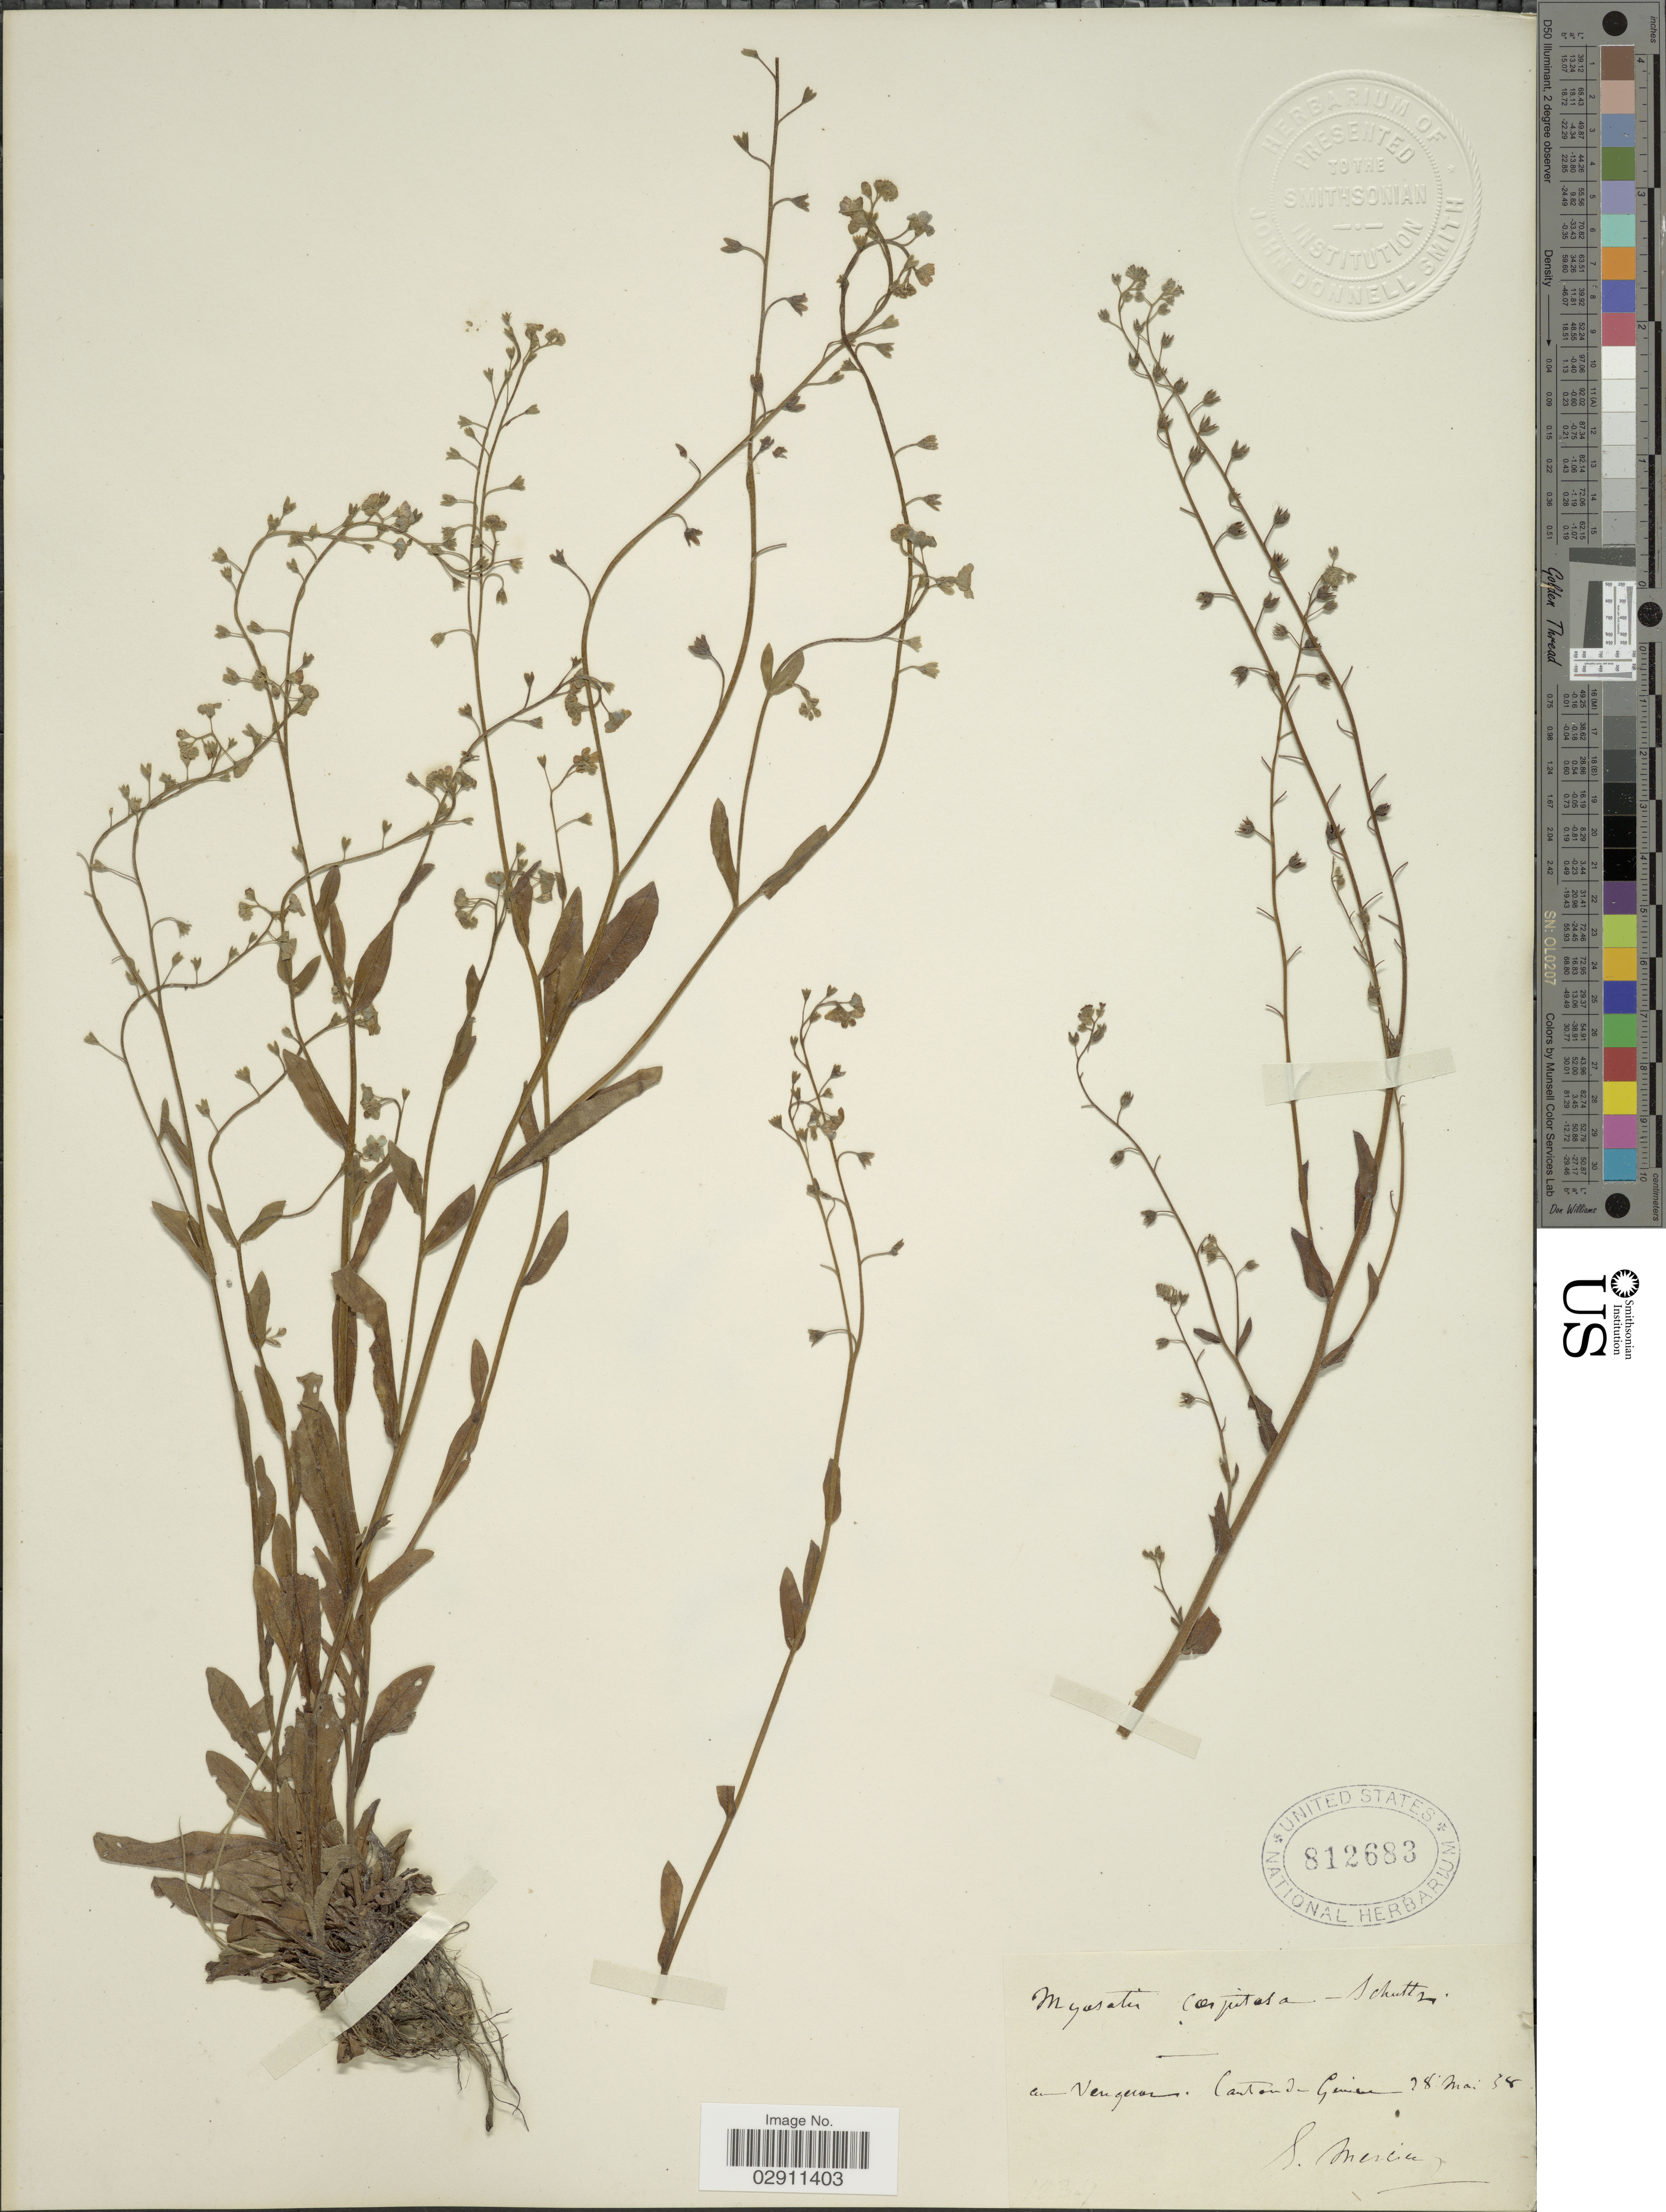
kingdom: Plantae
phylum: Tracheophyta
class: Magnoliopsida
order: Boraginales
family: Boraginaceae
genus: Myosotis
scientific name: Myosotis caespitosa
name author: Schultz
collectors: S. Mercier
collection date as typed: Transcribed d/m/y: 28/5/38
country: Switzerland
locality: Canton de Geneve.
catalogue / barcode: US 812683